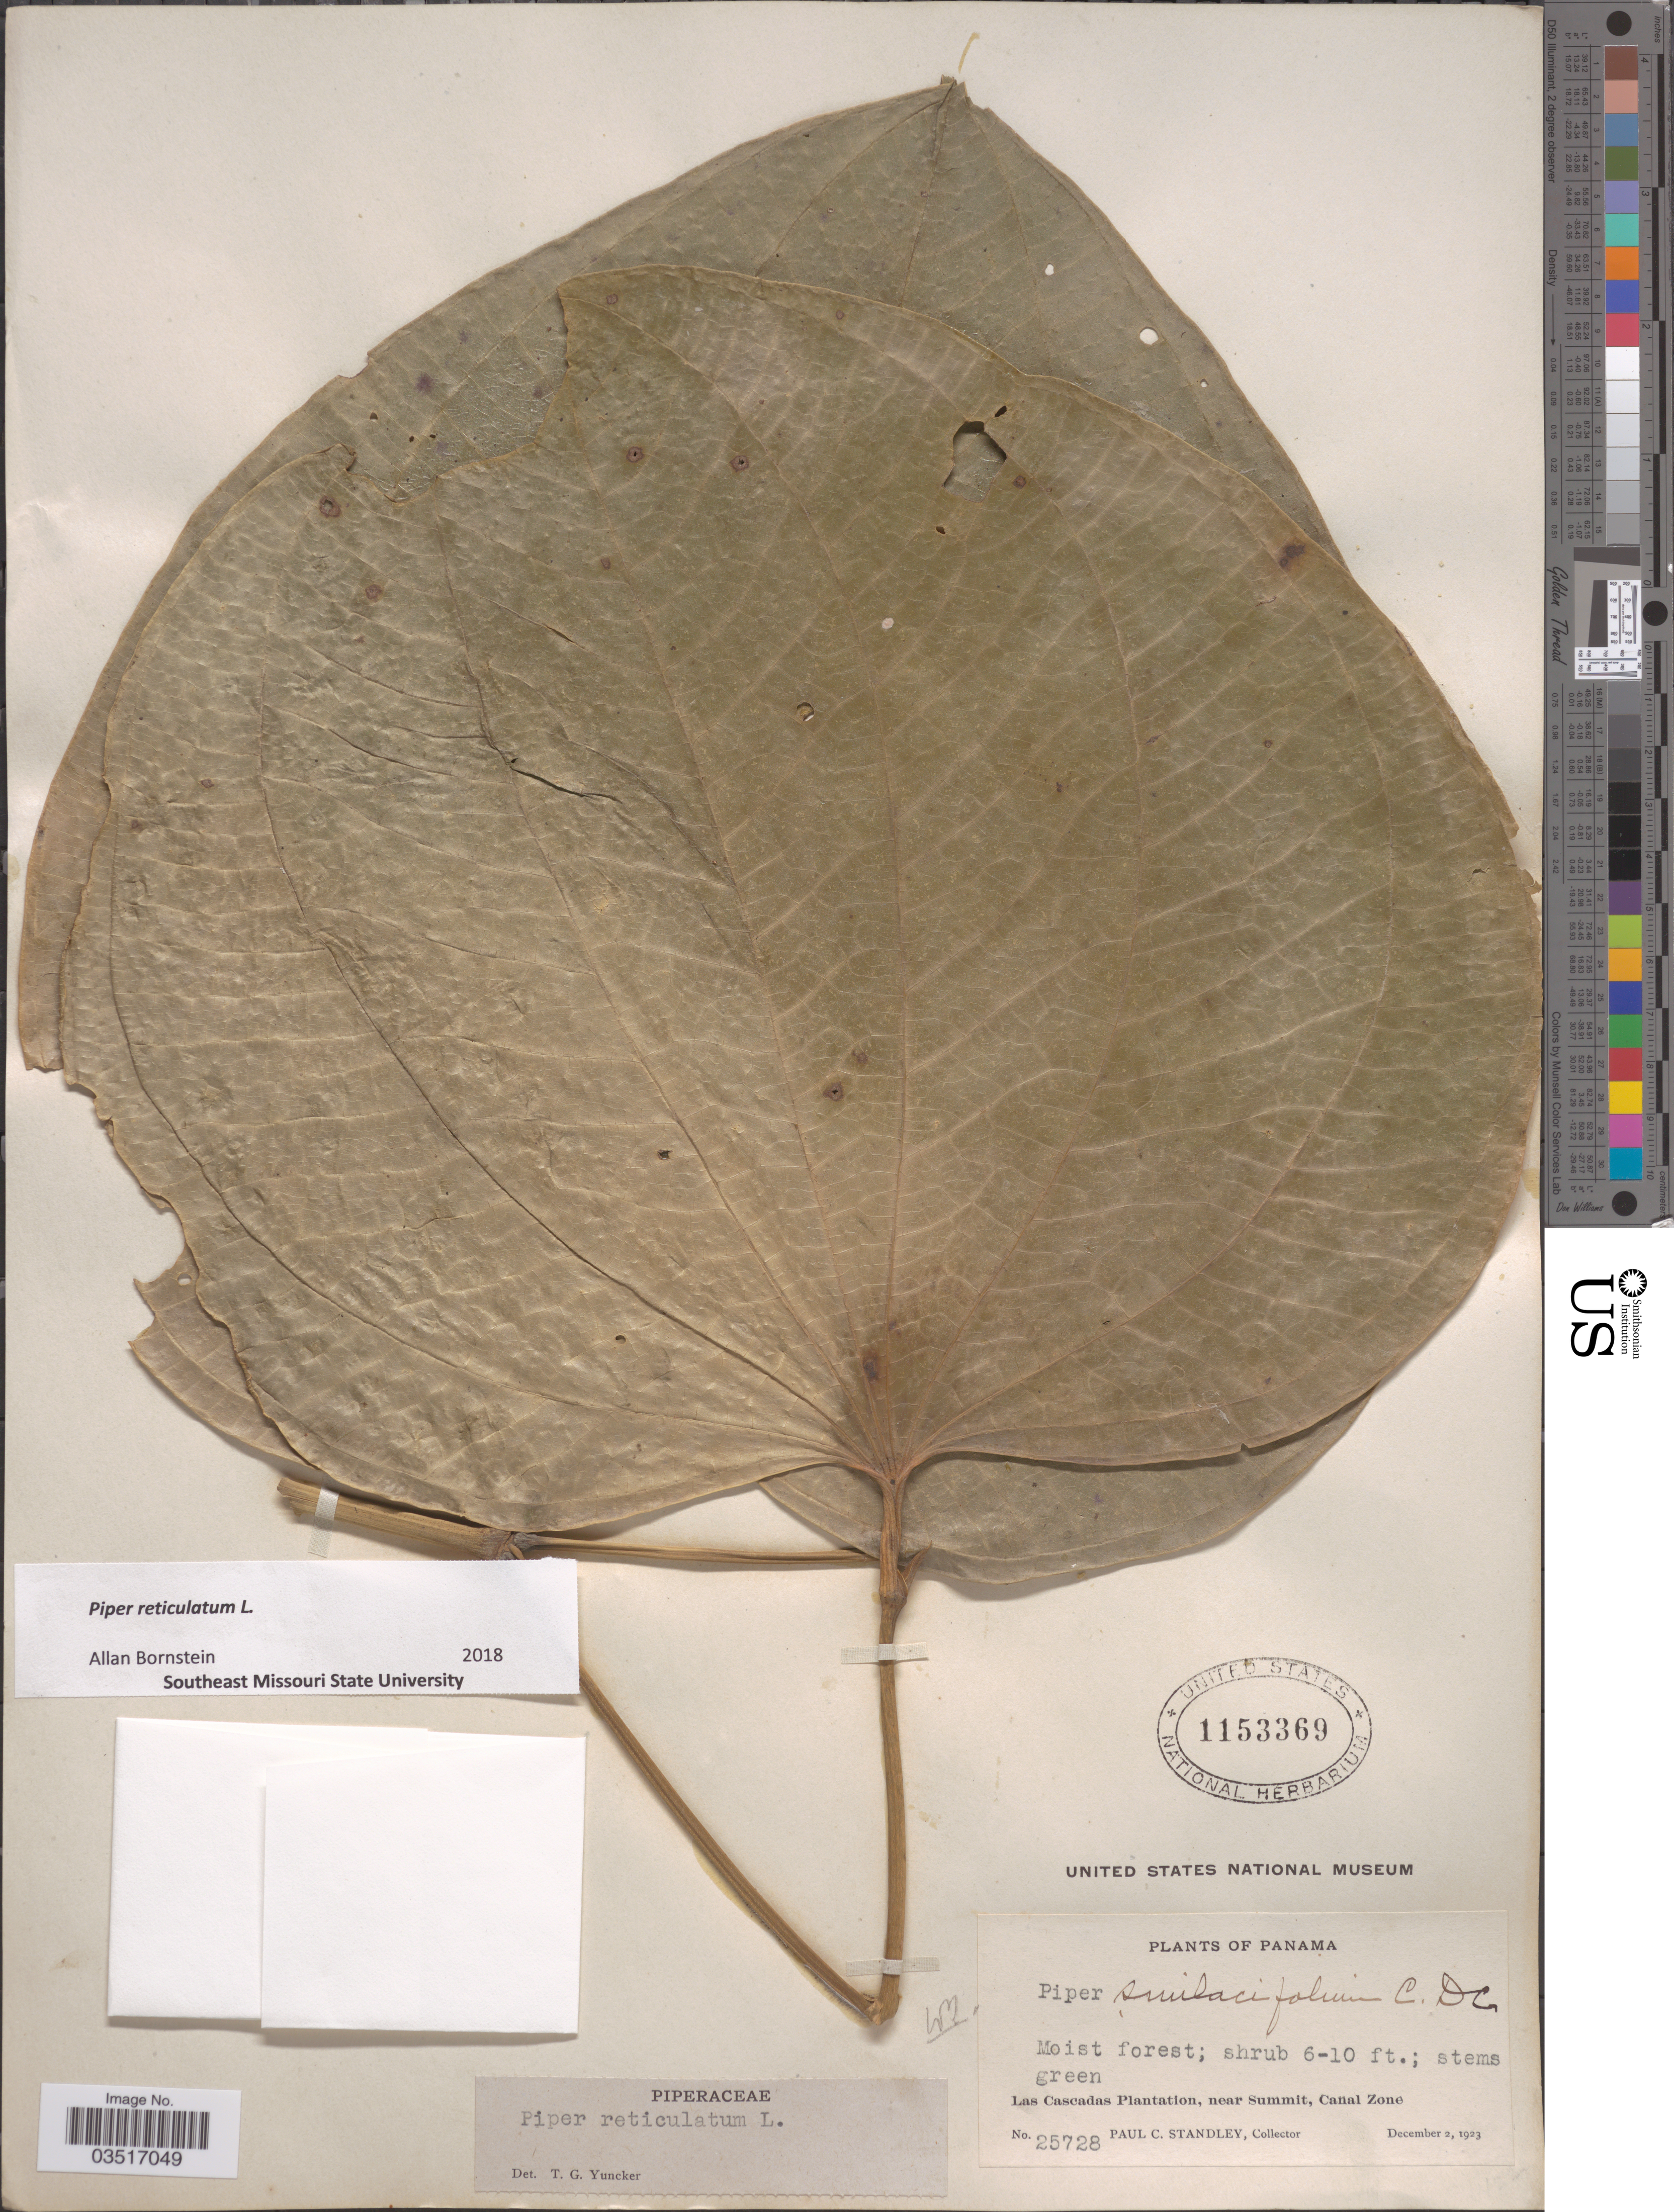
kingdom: Plantae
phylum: Tracheophyta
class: Magnoliopsida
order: Piperales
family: Piperaceae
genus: Piper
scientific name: Piper reticulatum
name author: L.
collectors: P. C. Standley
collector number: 25728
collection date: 1923-12-02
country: Panama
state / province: Colón / Panamá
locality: Las Cascadas Plantation, near Summit, Canal Zone.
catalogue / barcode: US 1153369